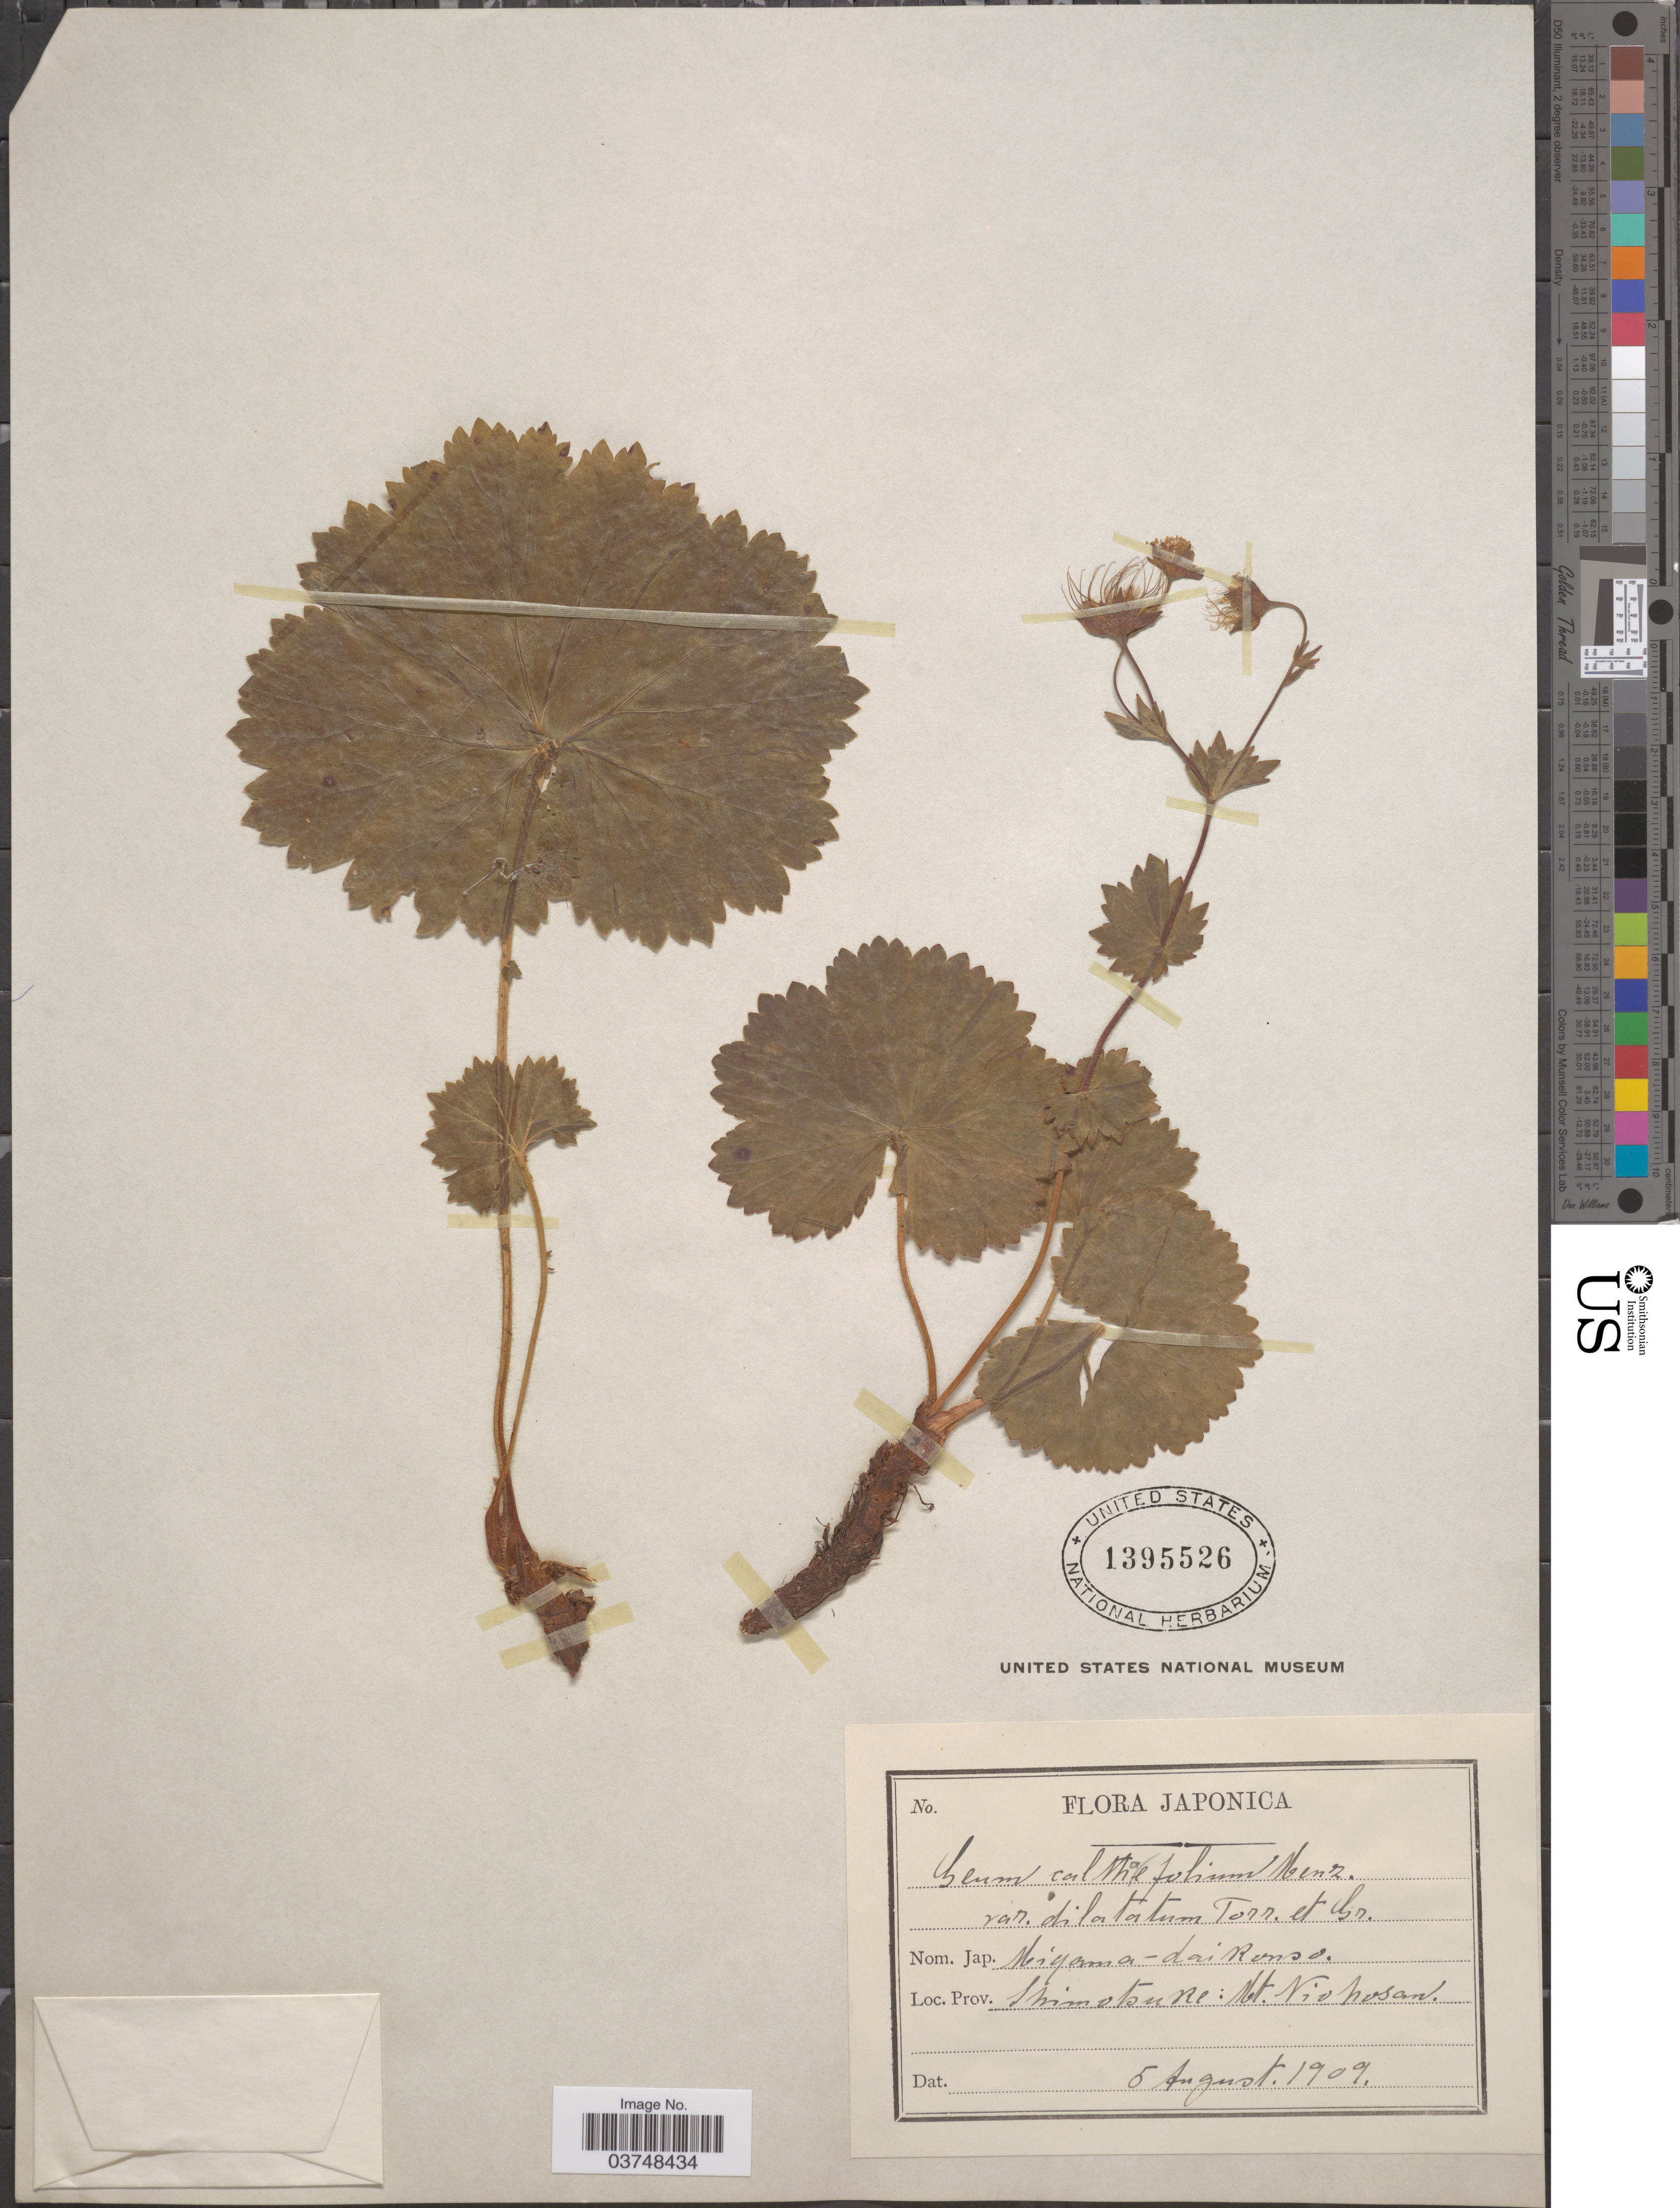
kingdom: Plantae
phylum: Tracheophyta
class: Magnoliopsida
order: Rosales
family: Rosaceae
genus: Geum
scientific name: Geum calthifolium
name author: Menzies ex Sm.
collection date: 1909-08-05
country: Japan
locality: Shimotsuke: Mt. Niohosan.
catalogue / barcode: US 1395526